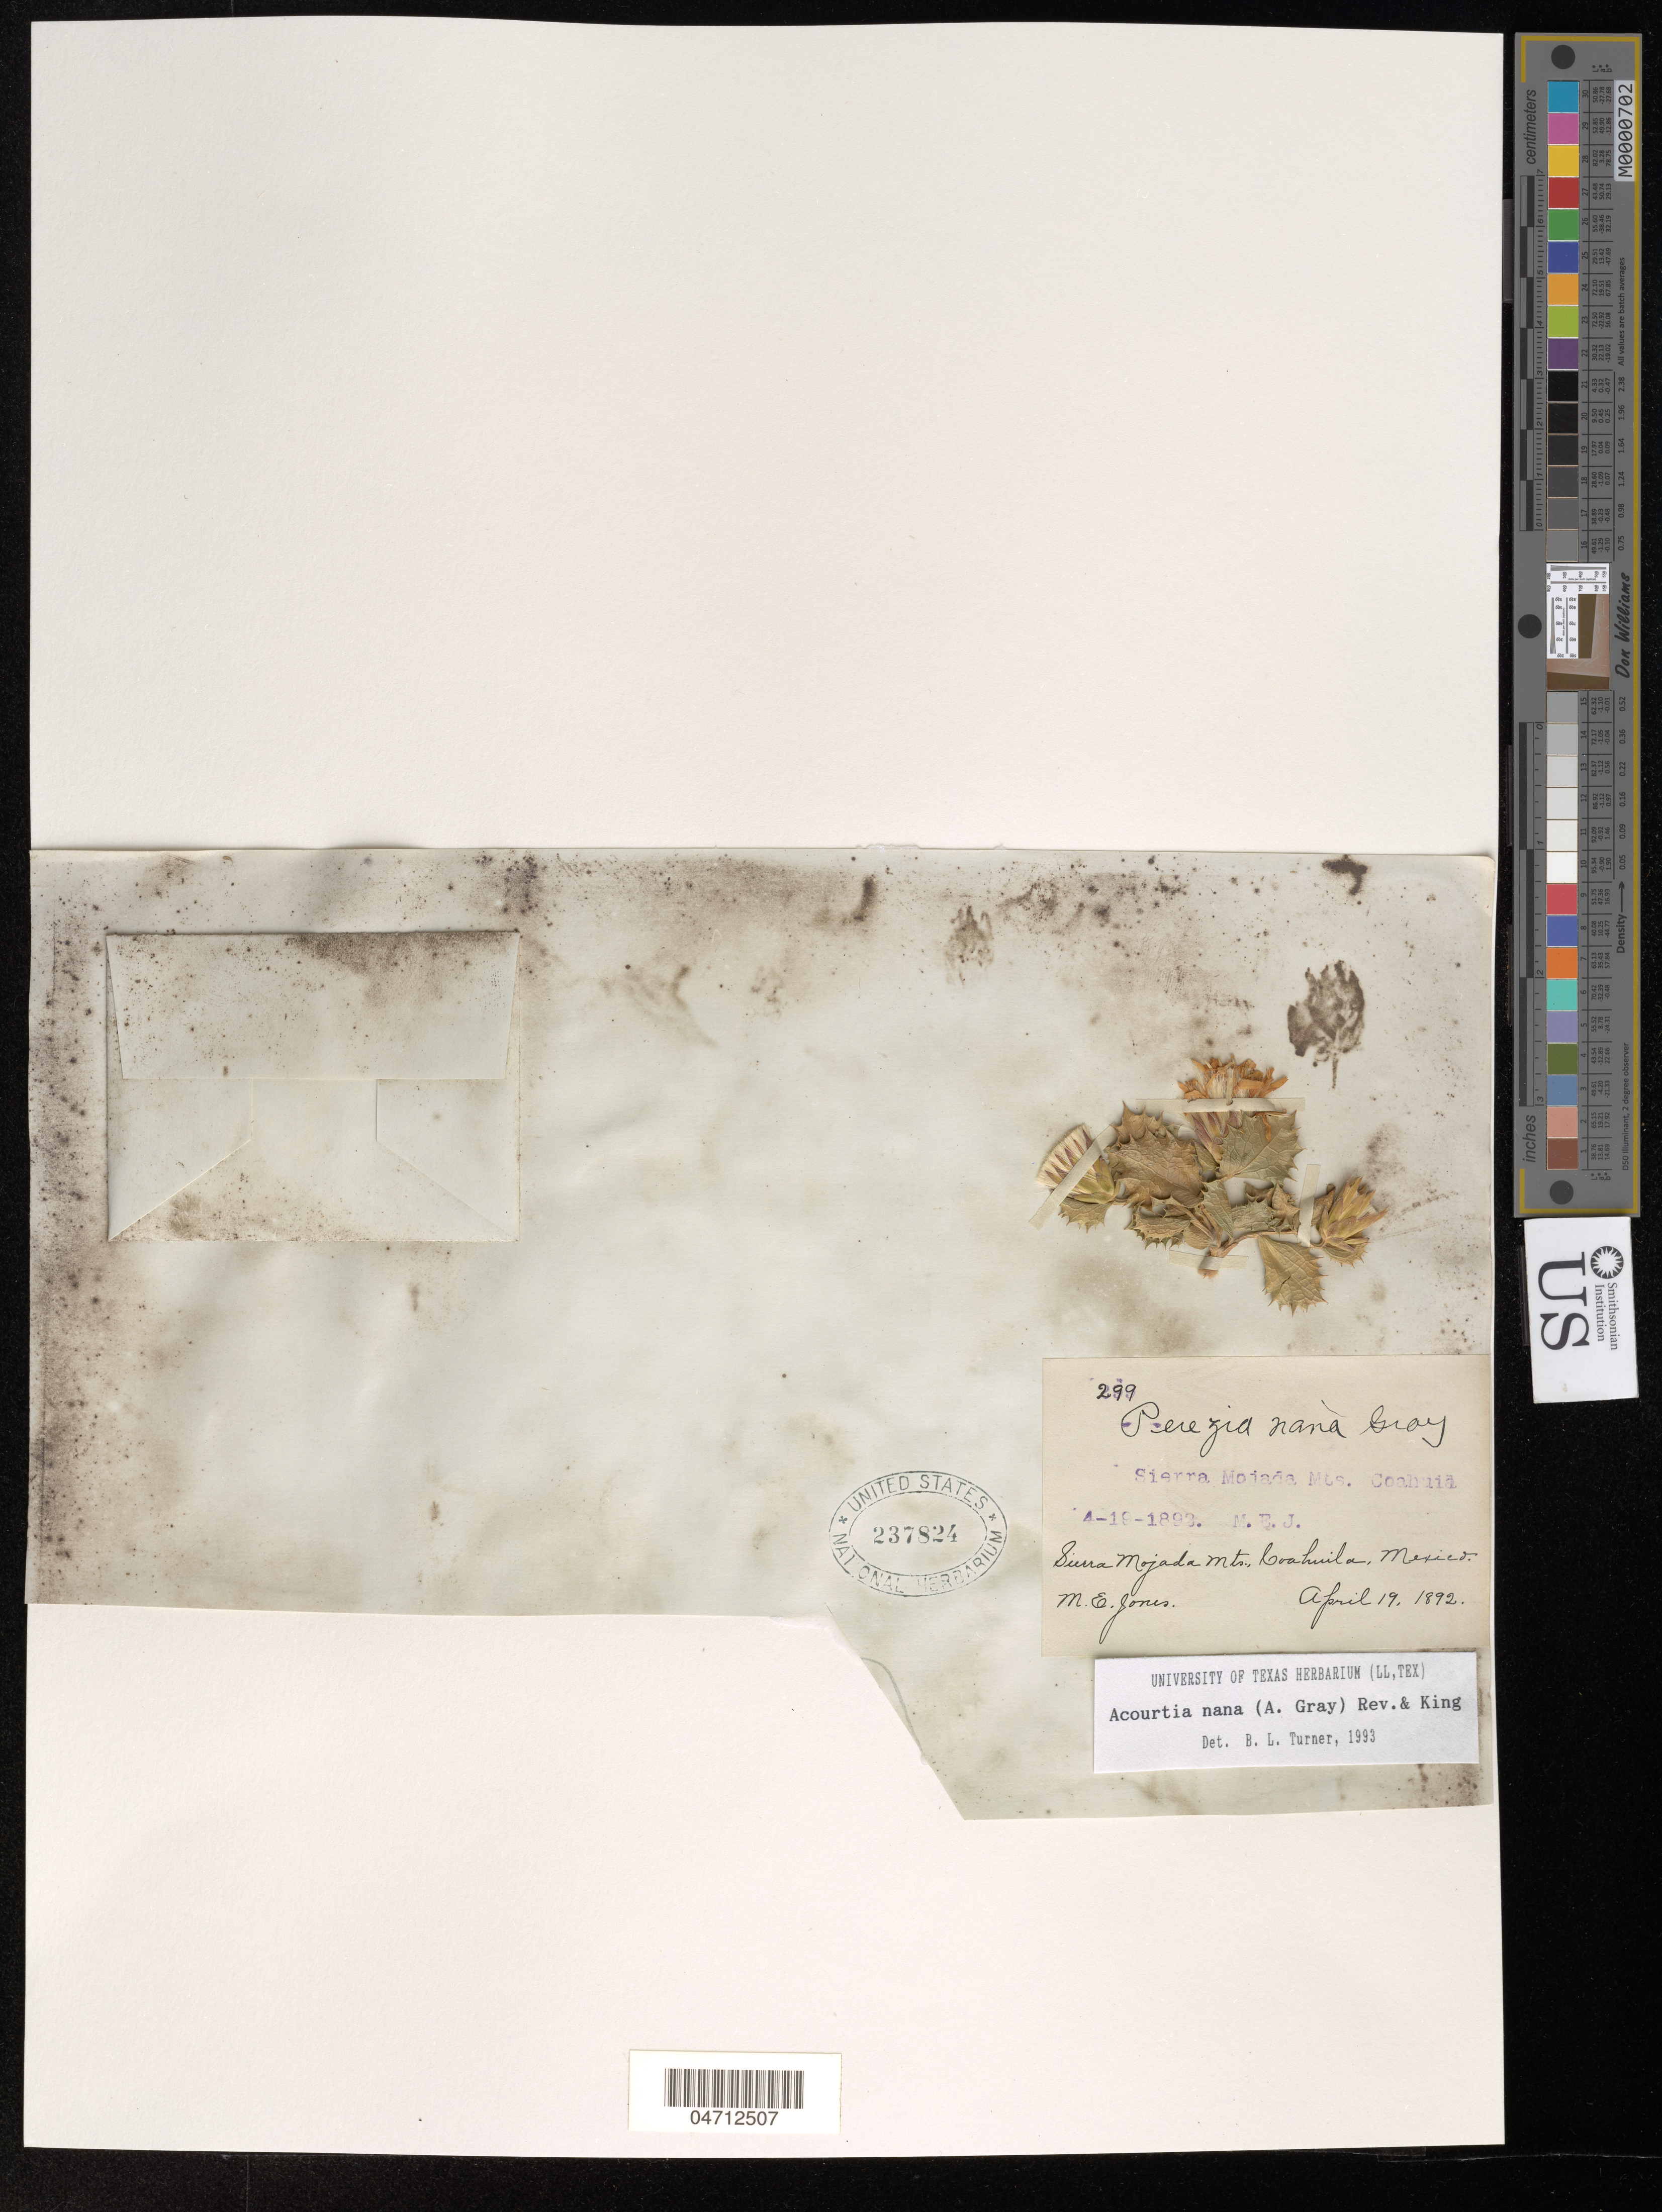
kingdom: Plantae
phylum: Tracheophyta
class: Magnoliopsida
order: Asterales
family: Asteraceae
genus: Acourtia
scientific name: Acourtia nana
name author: (A. Gray) Reveal & R.M. King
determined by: Turner, B. L.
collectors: M. E. Jones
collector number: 299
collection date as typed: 19 Apr 1892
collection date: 1892-04-19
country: Mexico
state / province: Coahuila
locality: Sierra Mojada Mts., Coahuila.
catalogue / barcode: US 237824-4